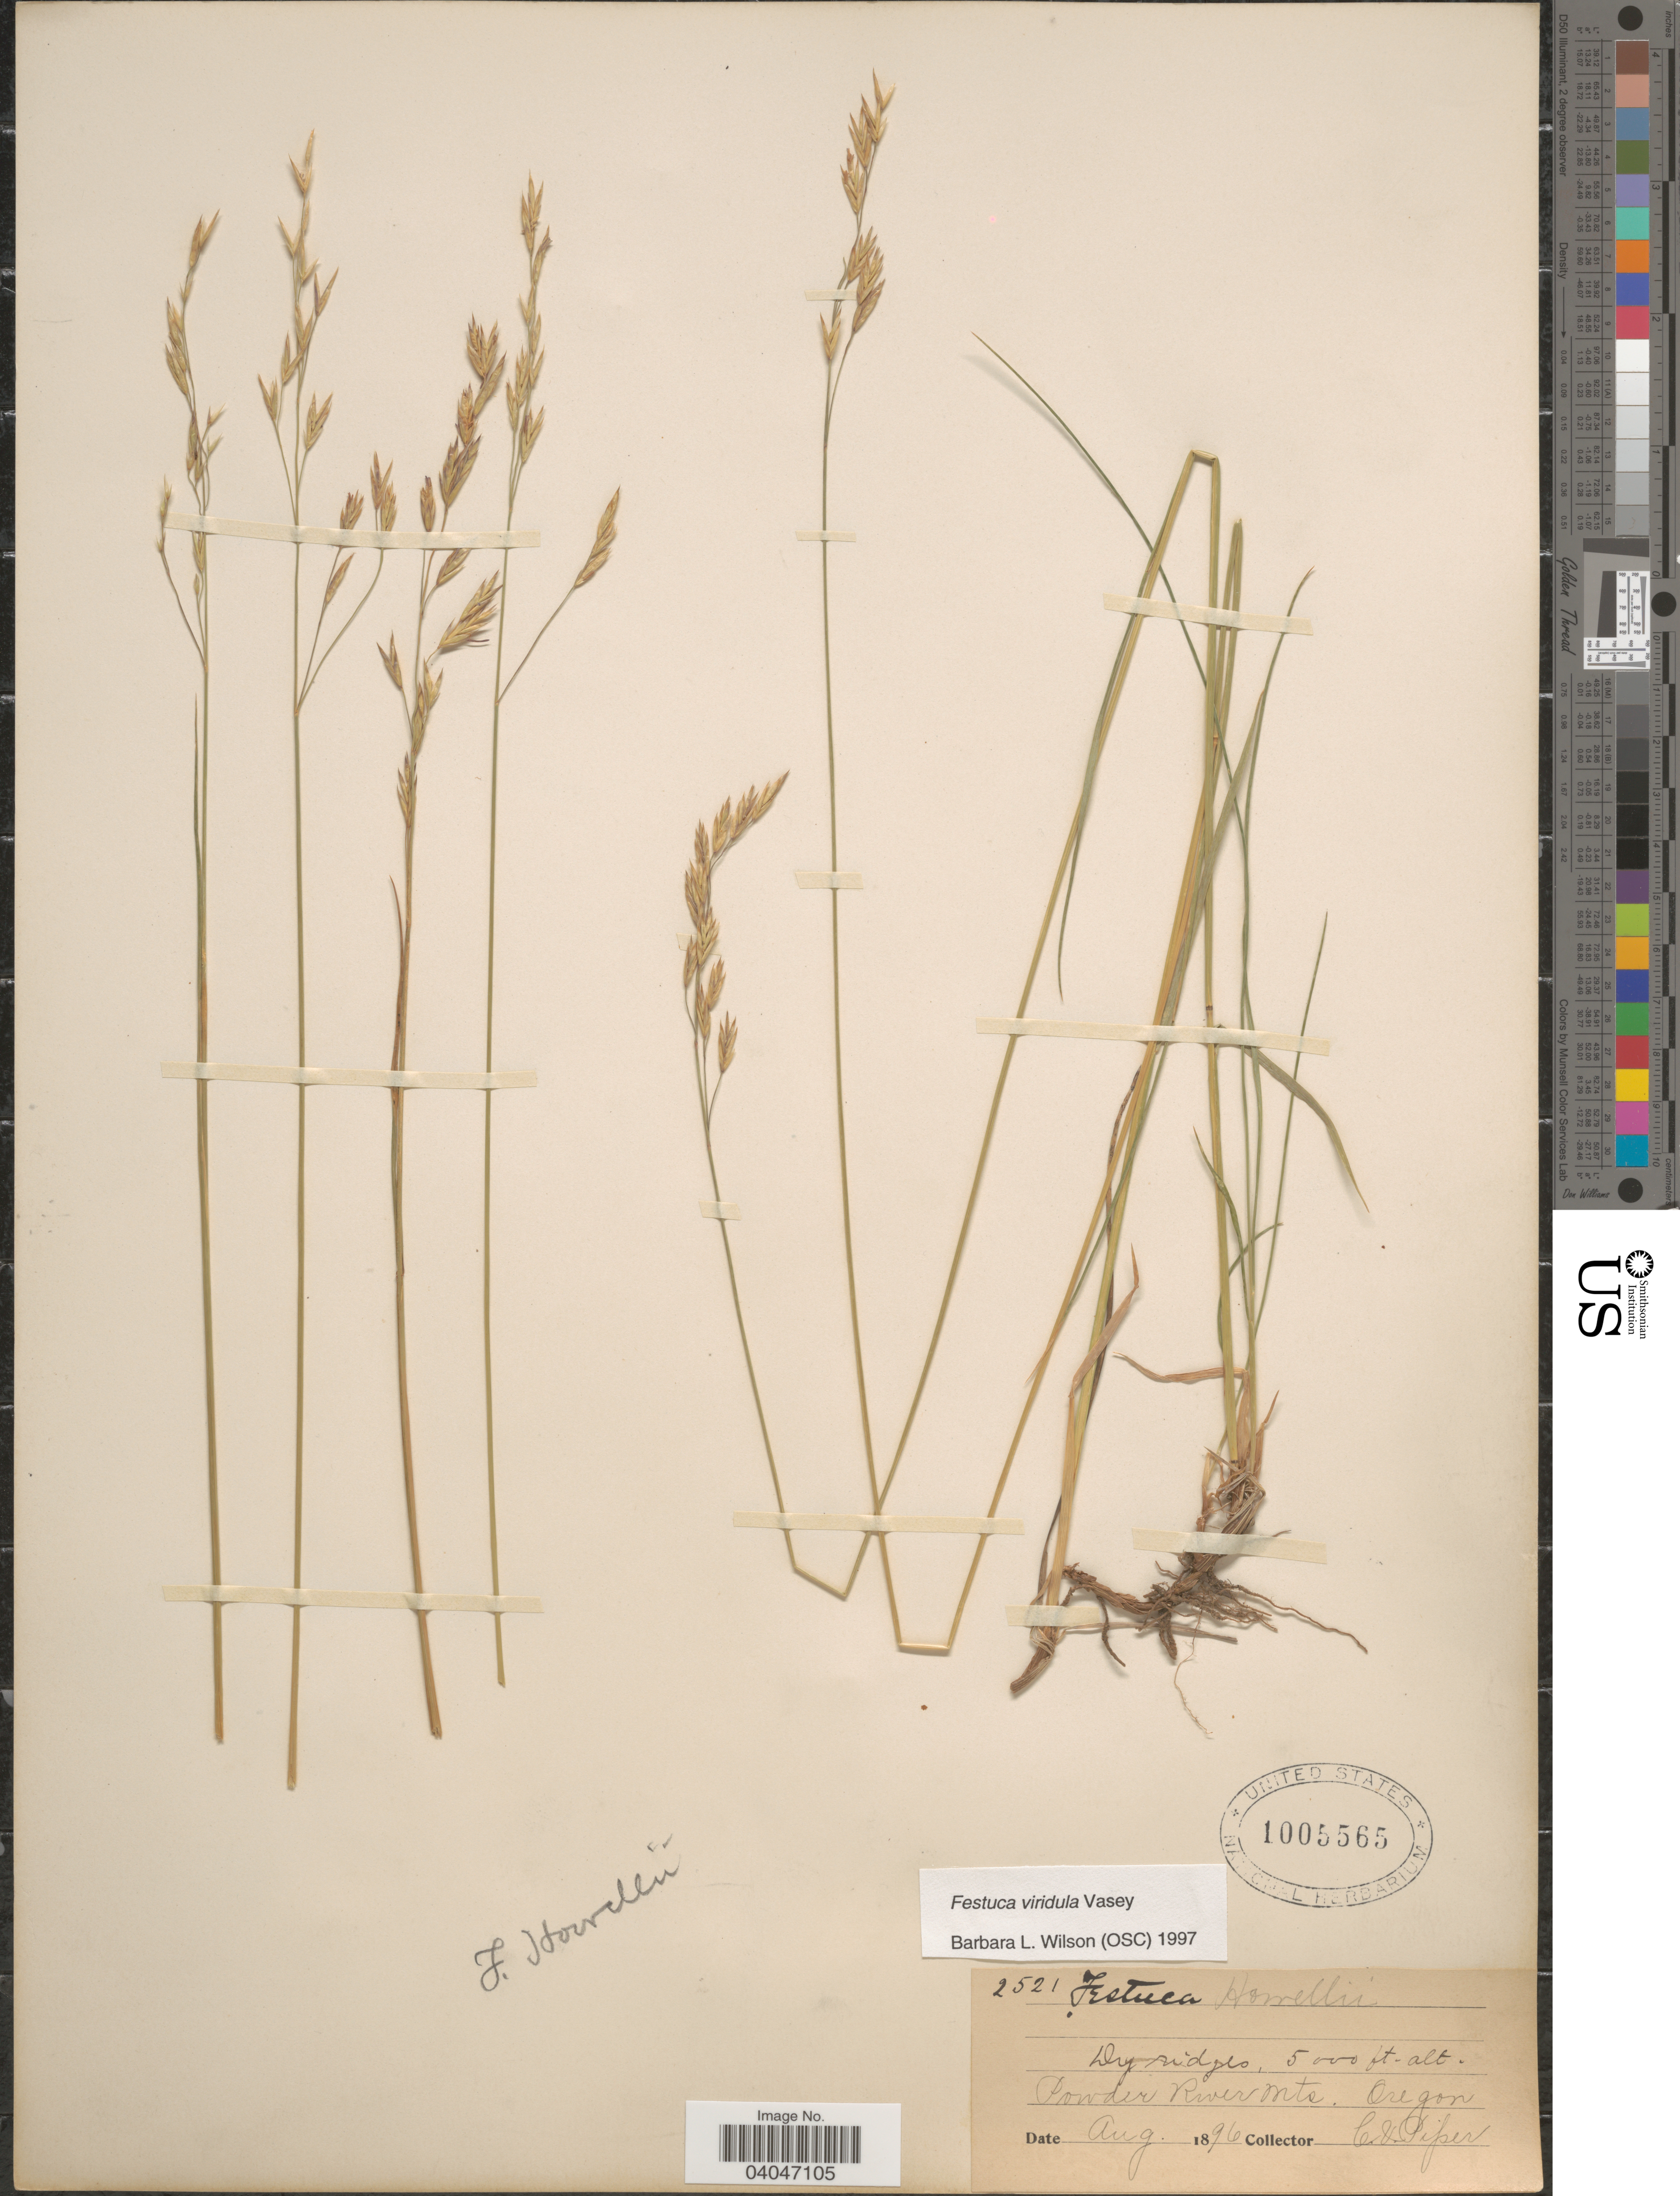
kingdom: Plantae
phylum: Tracheophyta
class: Liliopsida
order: Poales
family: Poaceae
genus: Festuca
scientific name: Festuca viridula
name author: Vasey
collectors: C. V. Piper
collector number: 2521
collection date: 1896-08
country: United States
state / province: Oregon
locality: Dry ridge. Powder River Mts.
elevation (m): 1524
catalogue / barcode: US 1005565